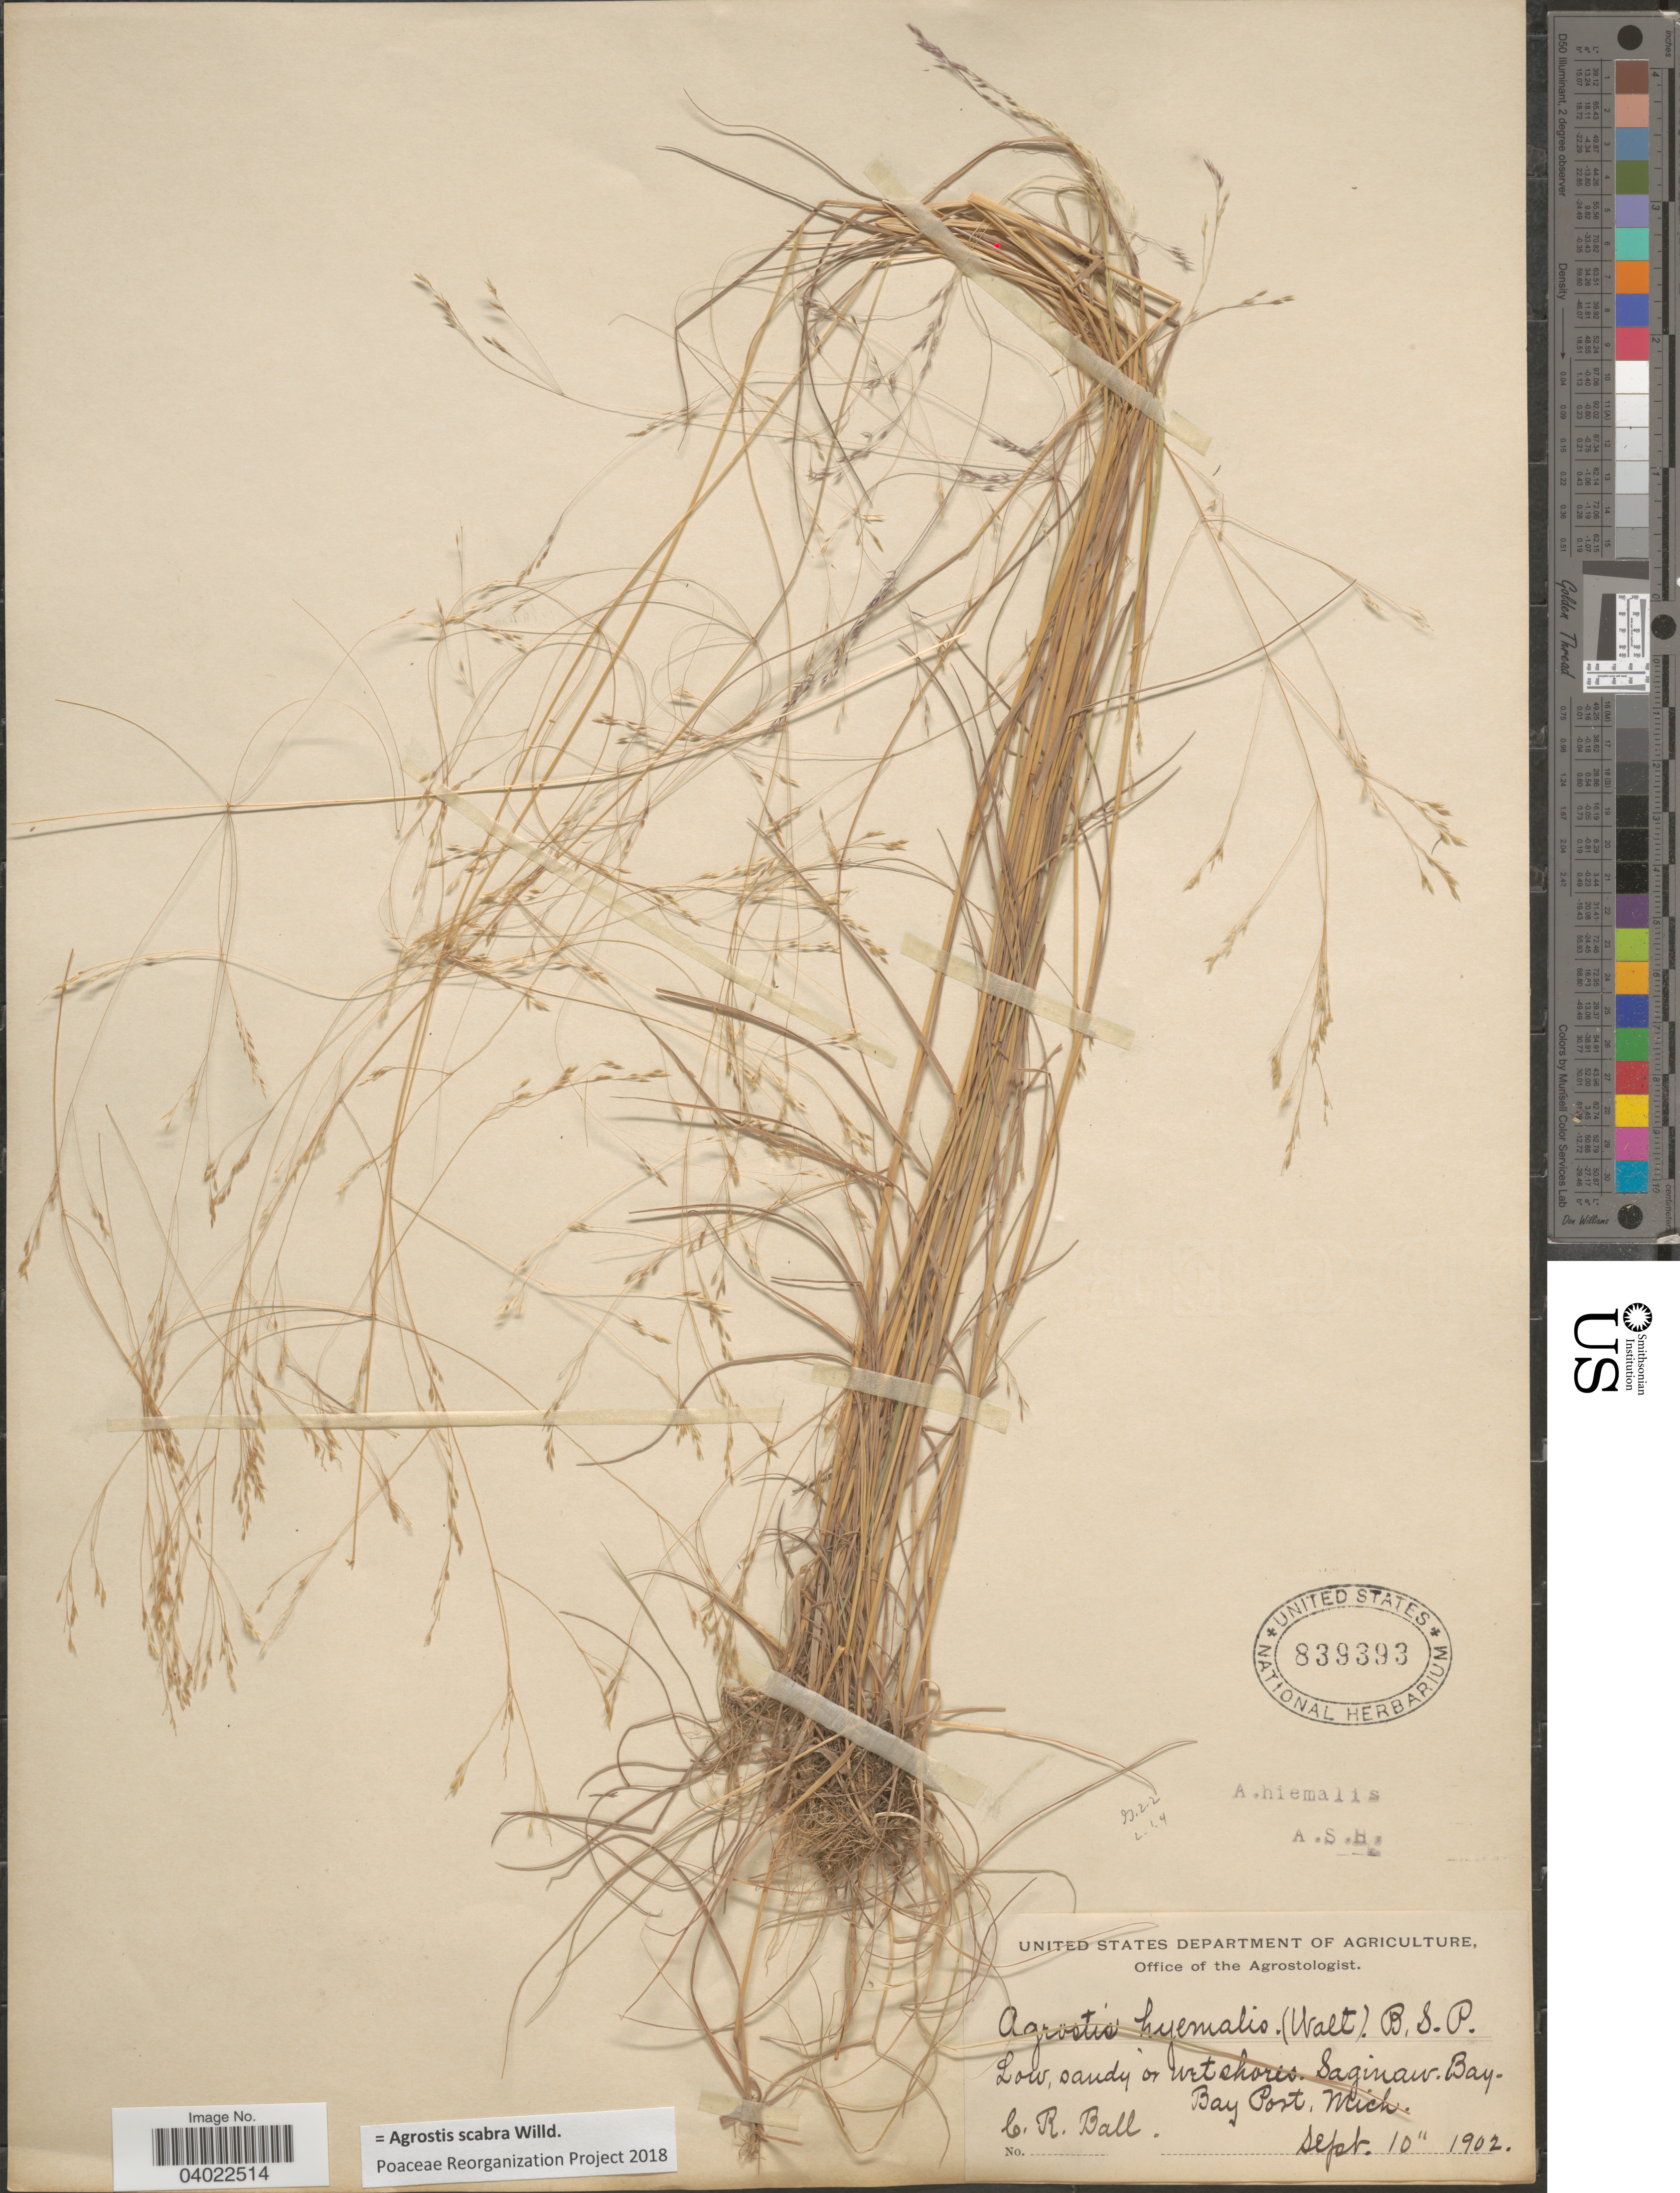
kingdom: Plantae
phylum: Tracheophyta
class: Liliopsida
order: Poales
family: Poaceae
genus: Agrostis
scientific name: Agrostis scabra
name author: Willd.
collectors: C. R. Ball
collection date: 1902-09-10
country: United States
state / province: Michigan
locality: Saginaw. Bay-Bay Port.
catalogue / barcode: US 839393